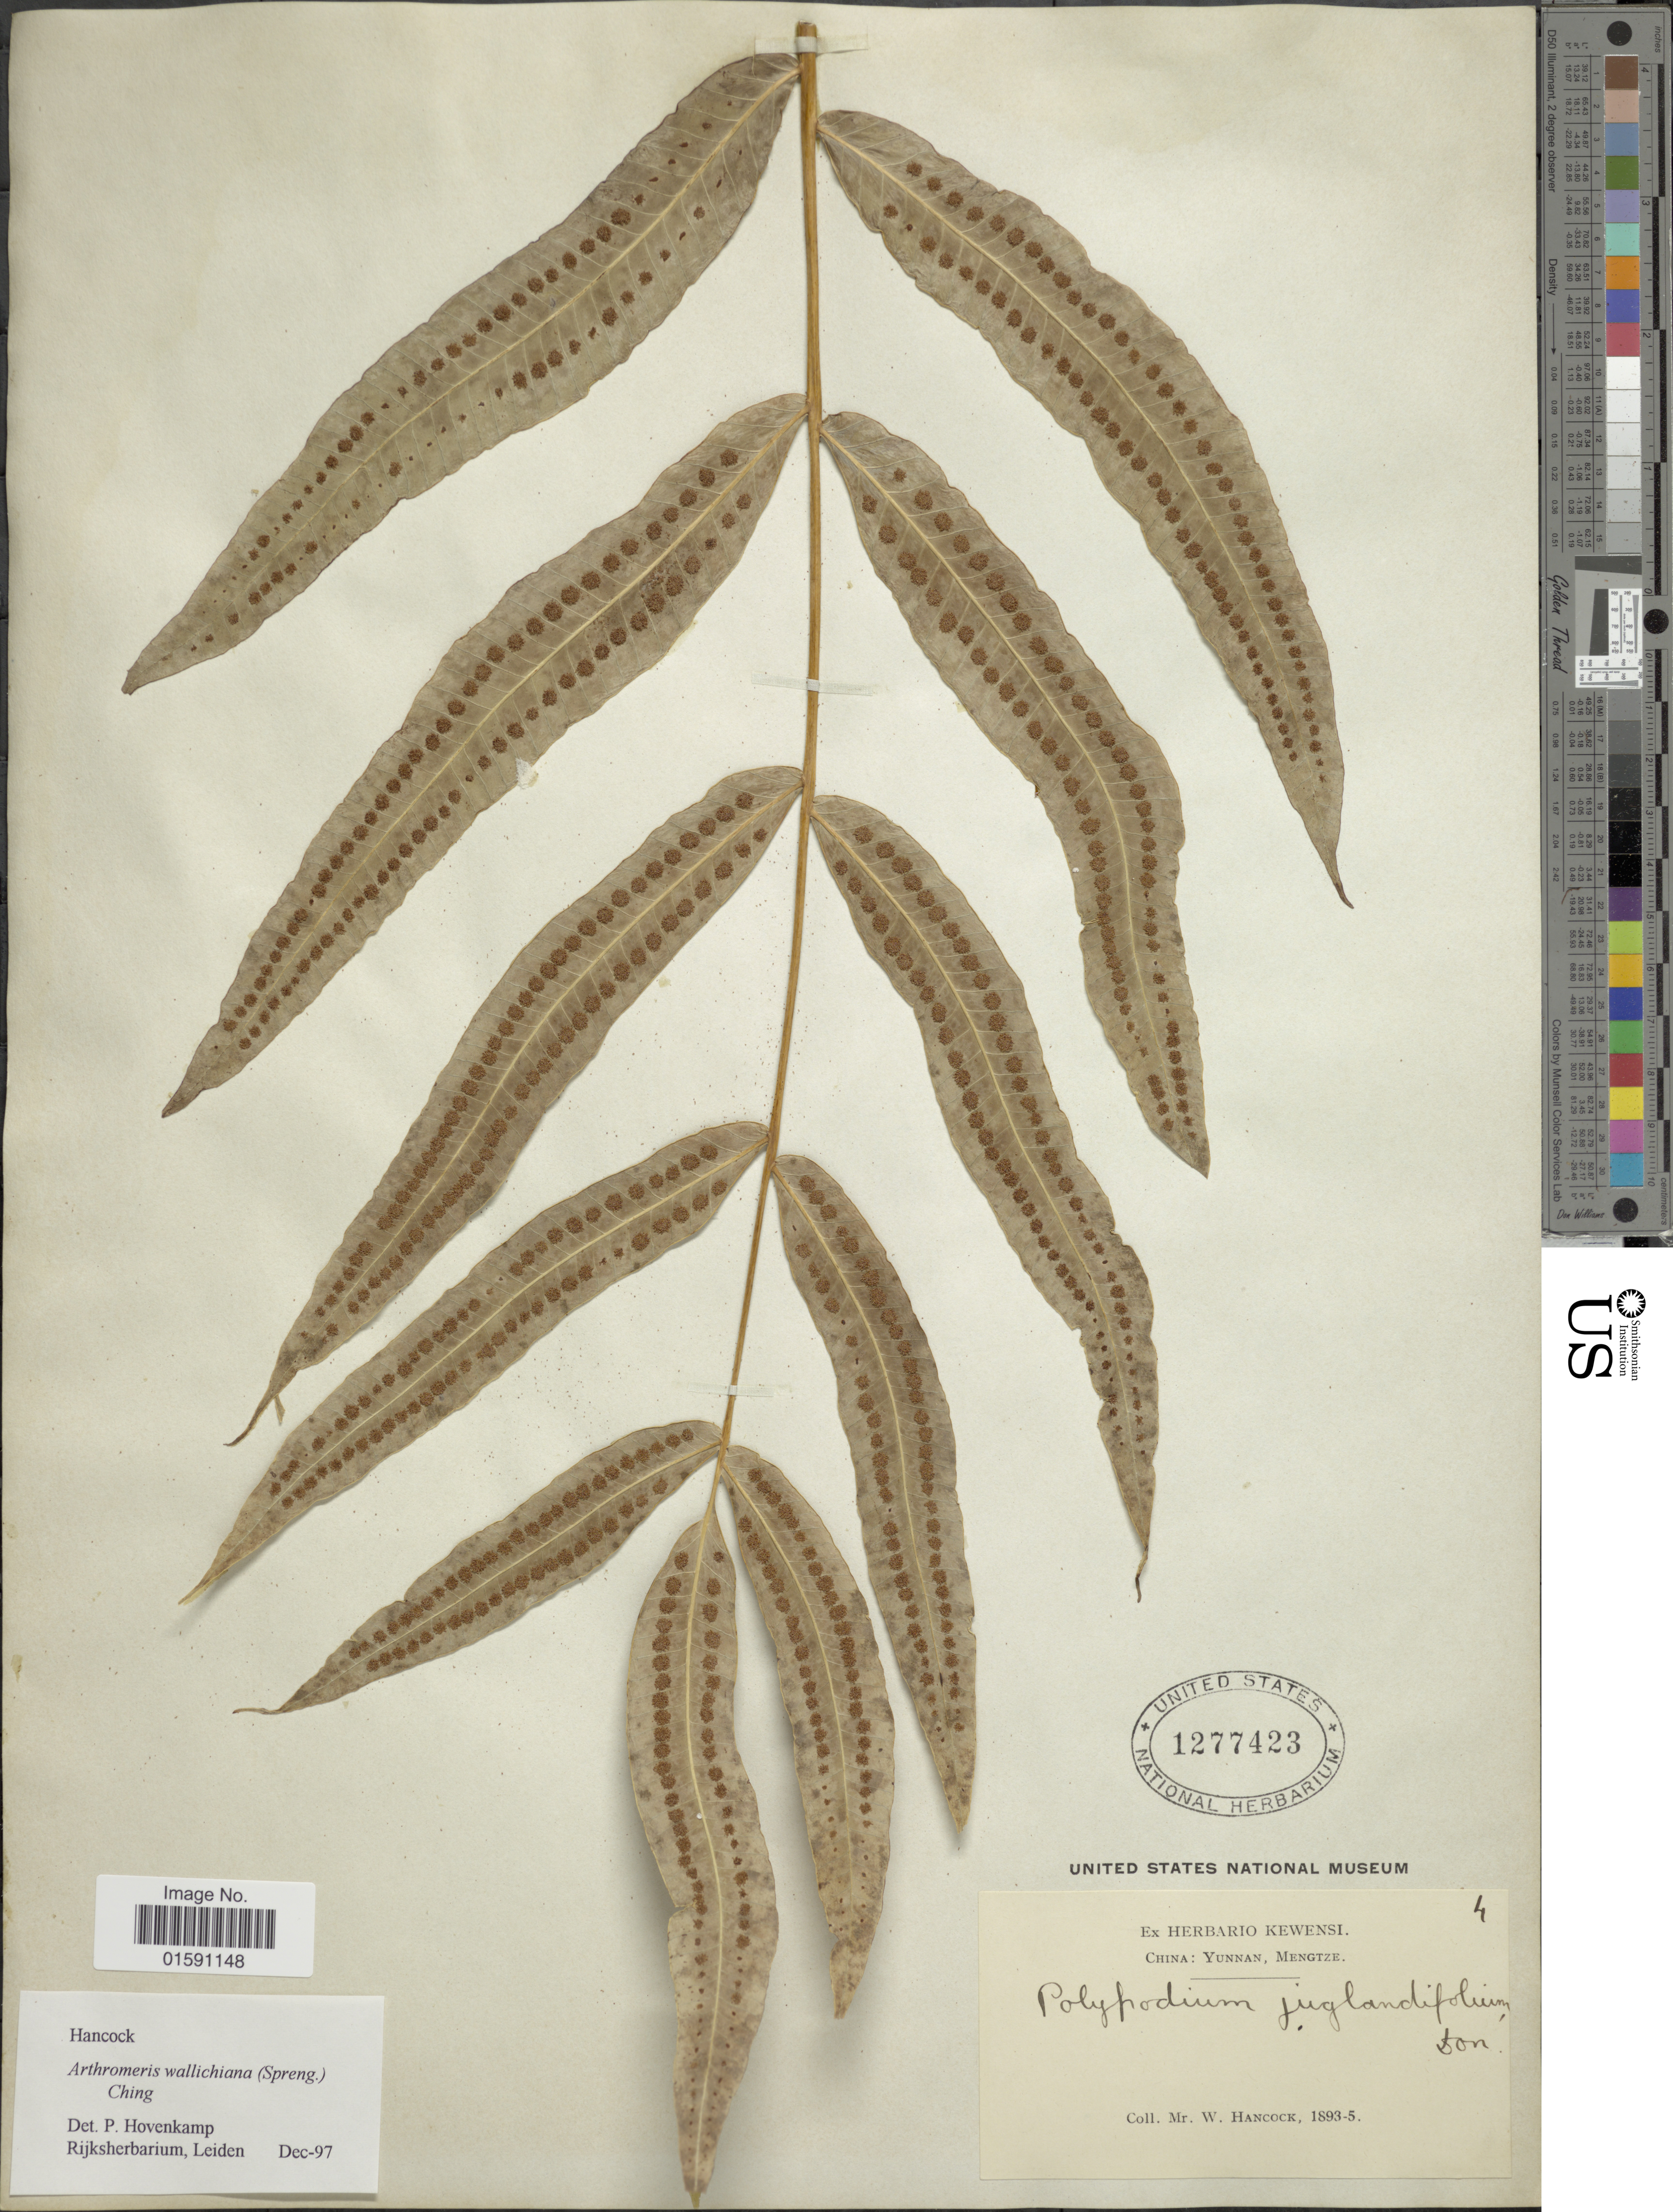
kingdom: Plantae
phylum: Tracheophyta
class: Polypodiopsida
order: Polypodiales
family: Polypodiaceae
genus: Arthromeris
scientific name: Arthromeris wallichiana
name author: (Spreng.) Ching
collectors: W. Hancock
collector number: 4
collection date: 1893/1895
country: China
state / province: Yunnan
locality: Mengtze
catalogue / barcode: US 1277423